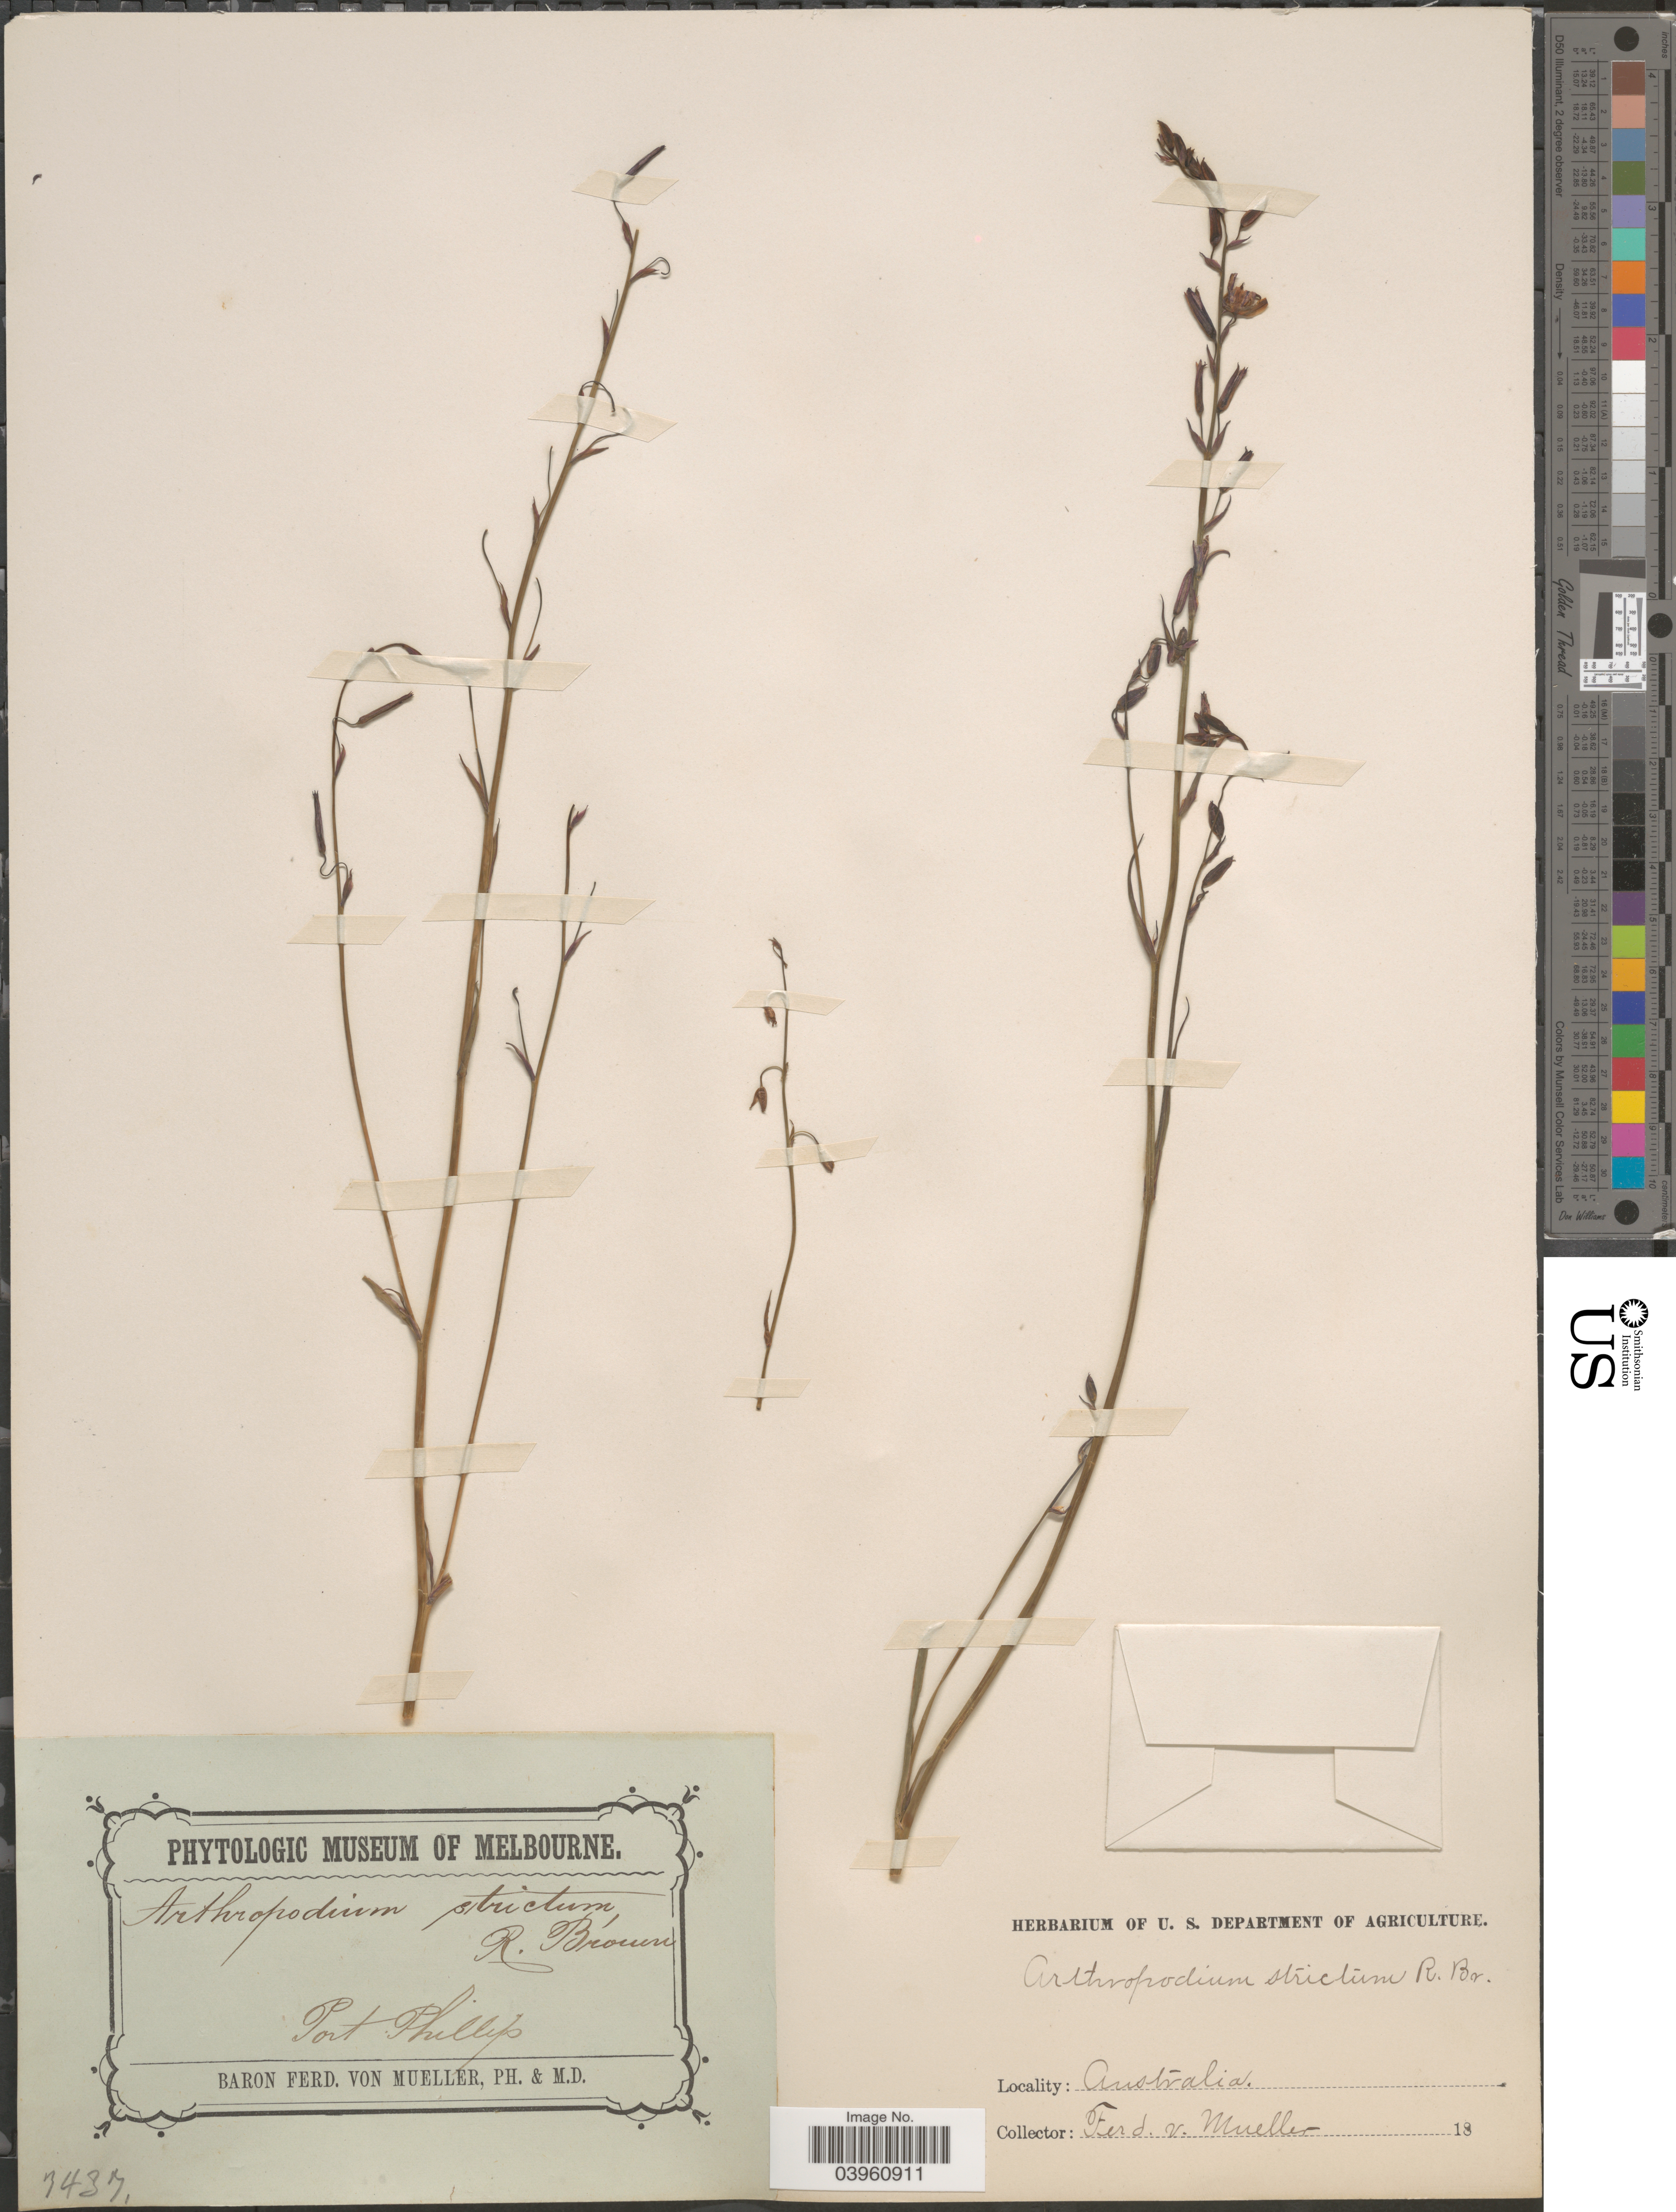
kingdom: Plantae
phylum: Tracheophyta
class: Liliopsida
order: Asparagales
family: Asparagaceae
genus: Arthropodium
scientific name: Arthropodium strictum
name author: R. Br.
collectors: F. von Mueller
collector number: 3437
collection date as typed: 18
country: Australia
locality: Port Phillip.